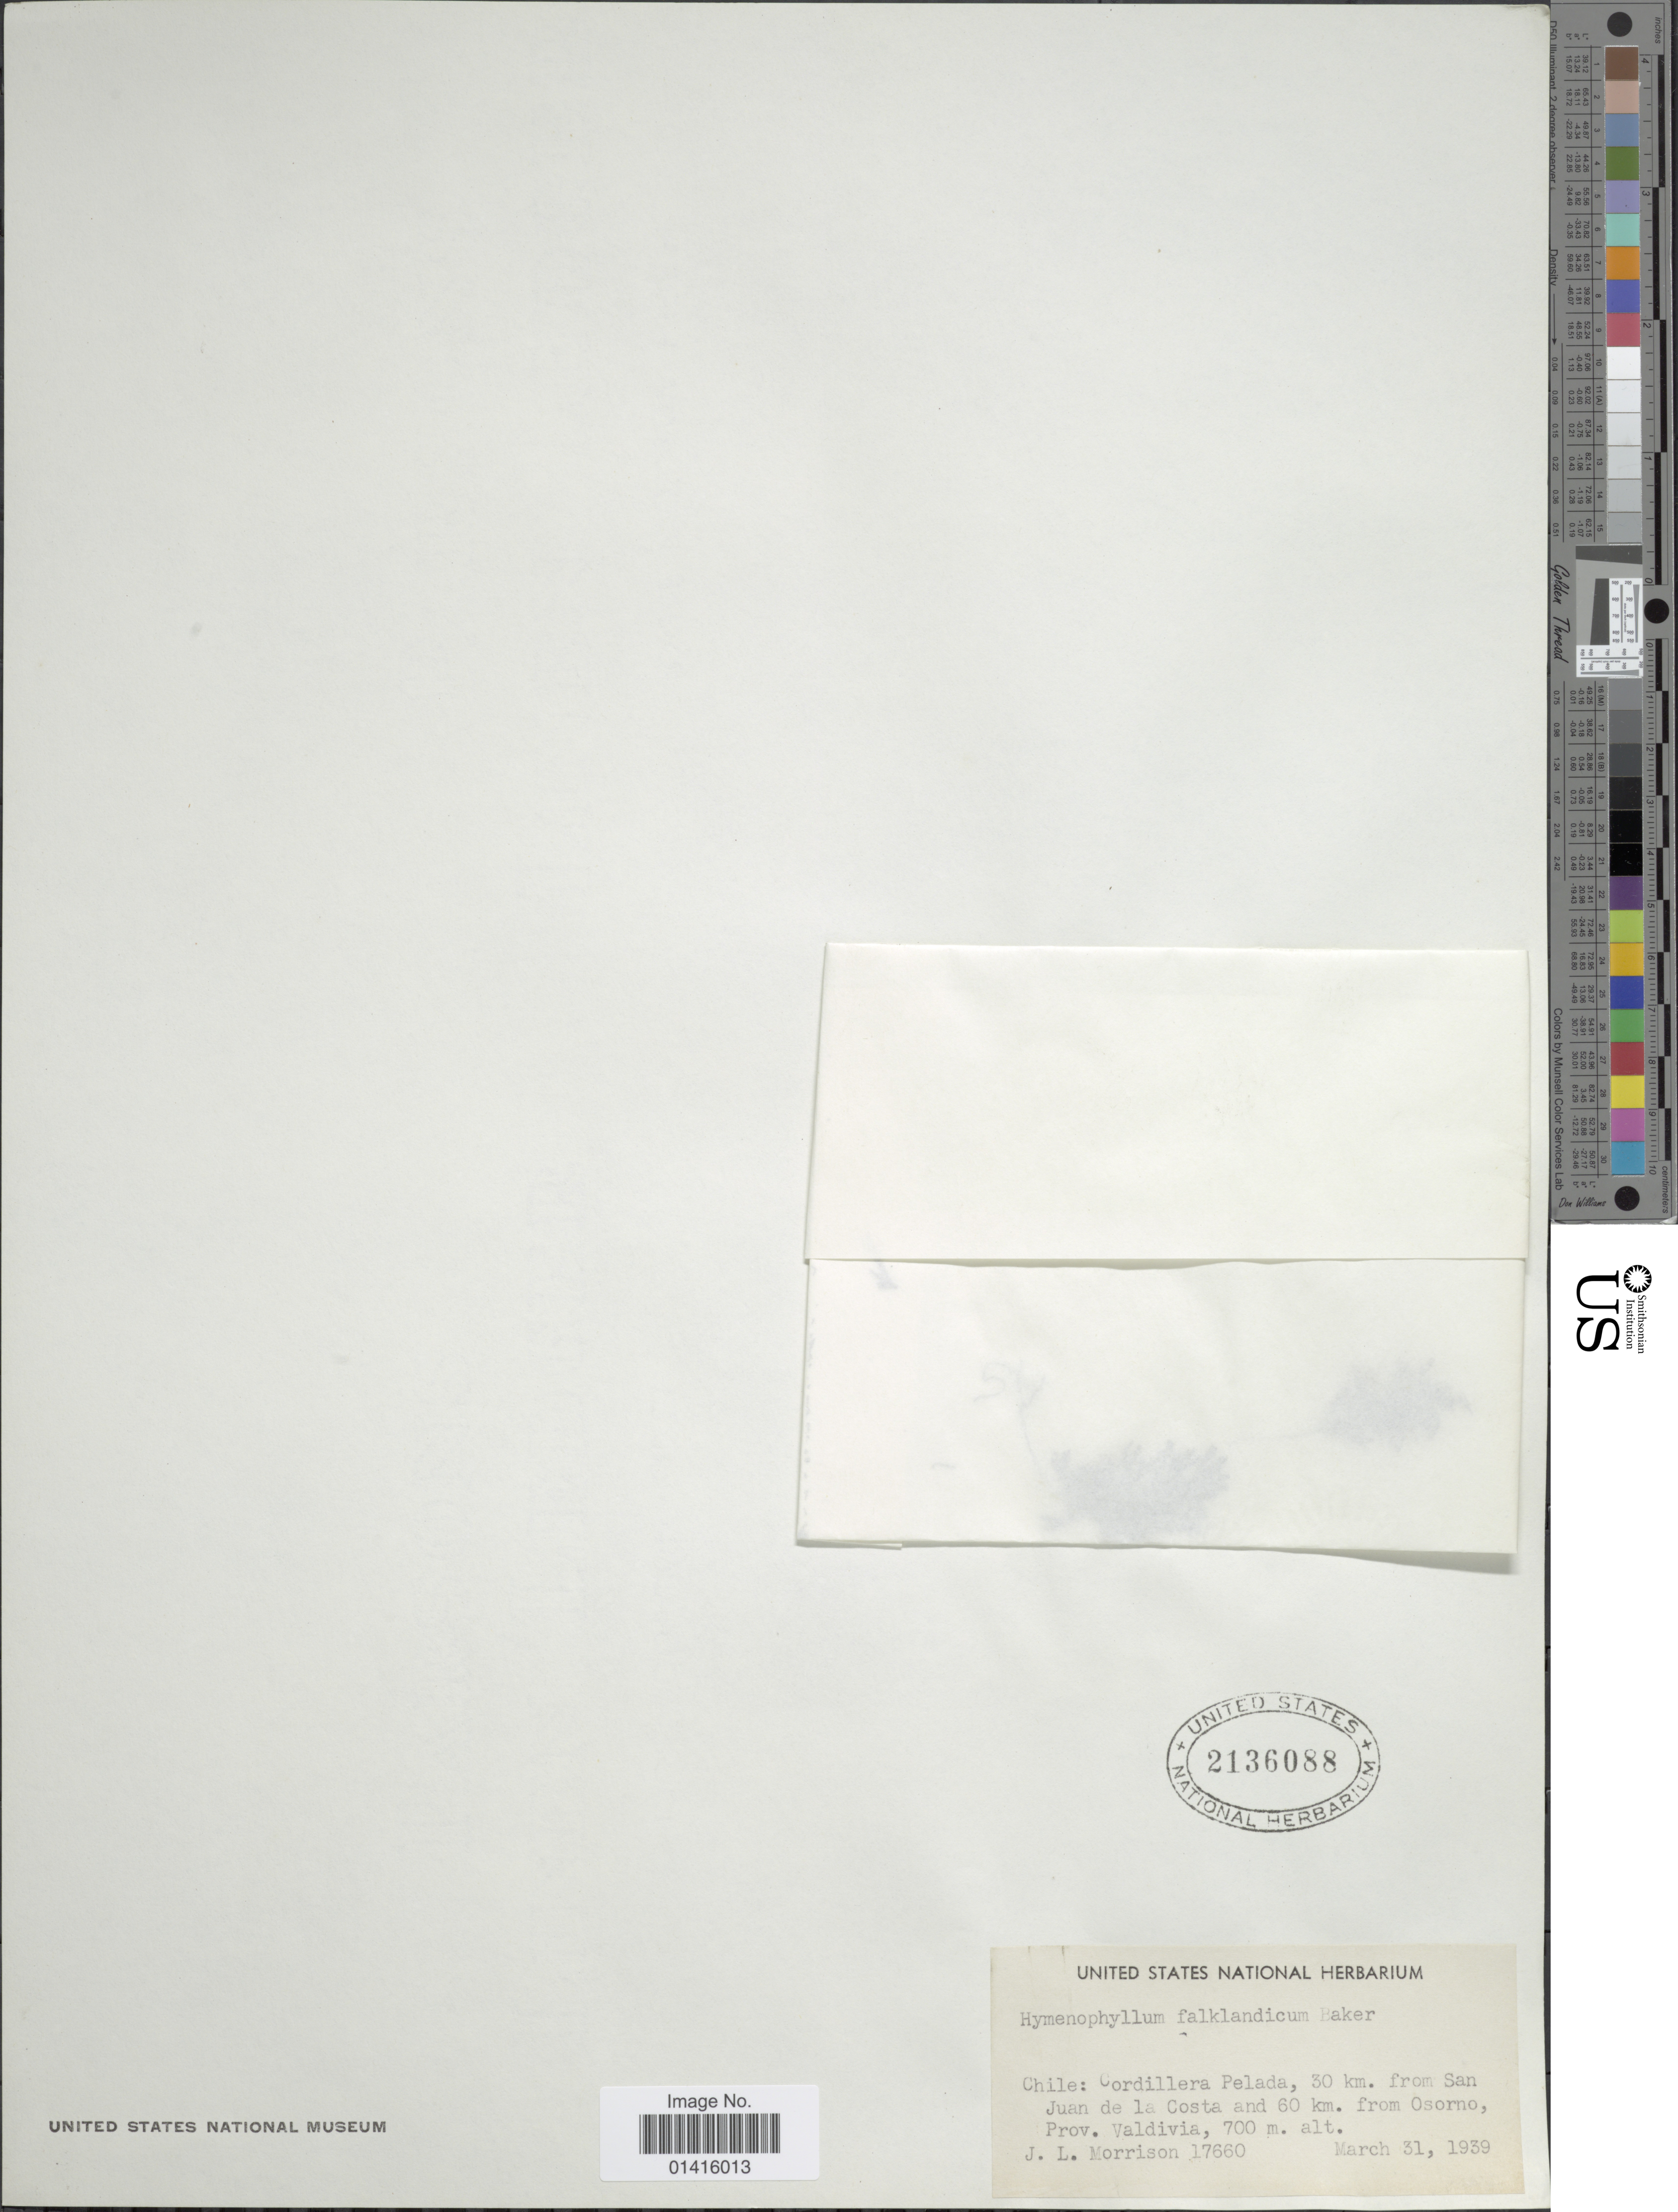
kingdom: Plantae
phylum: Tracheophyta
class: Polypodiopsida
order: Hymenophyllales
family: Hymenophyllaceae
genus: Hymenophyllum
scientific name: Hymenophyllum falklandicum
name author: Baker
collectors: J. L. Morrison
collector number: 17660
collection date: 1939-03-31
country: Chile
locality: Chile: Cordillera Pelada, 30km from San Juan de la Costa and 60km From Osorno, Prov. Valdivia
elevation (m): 700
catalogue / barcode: US 2136088